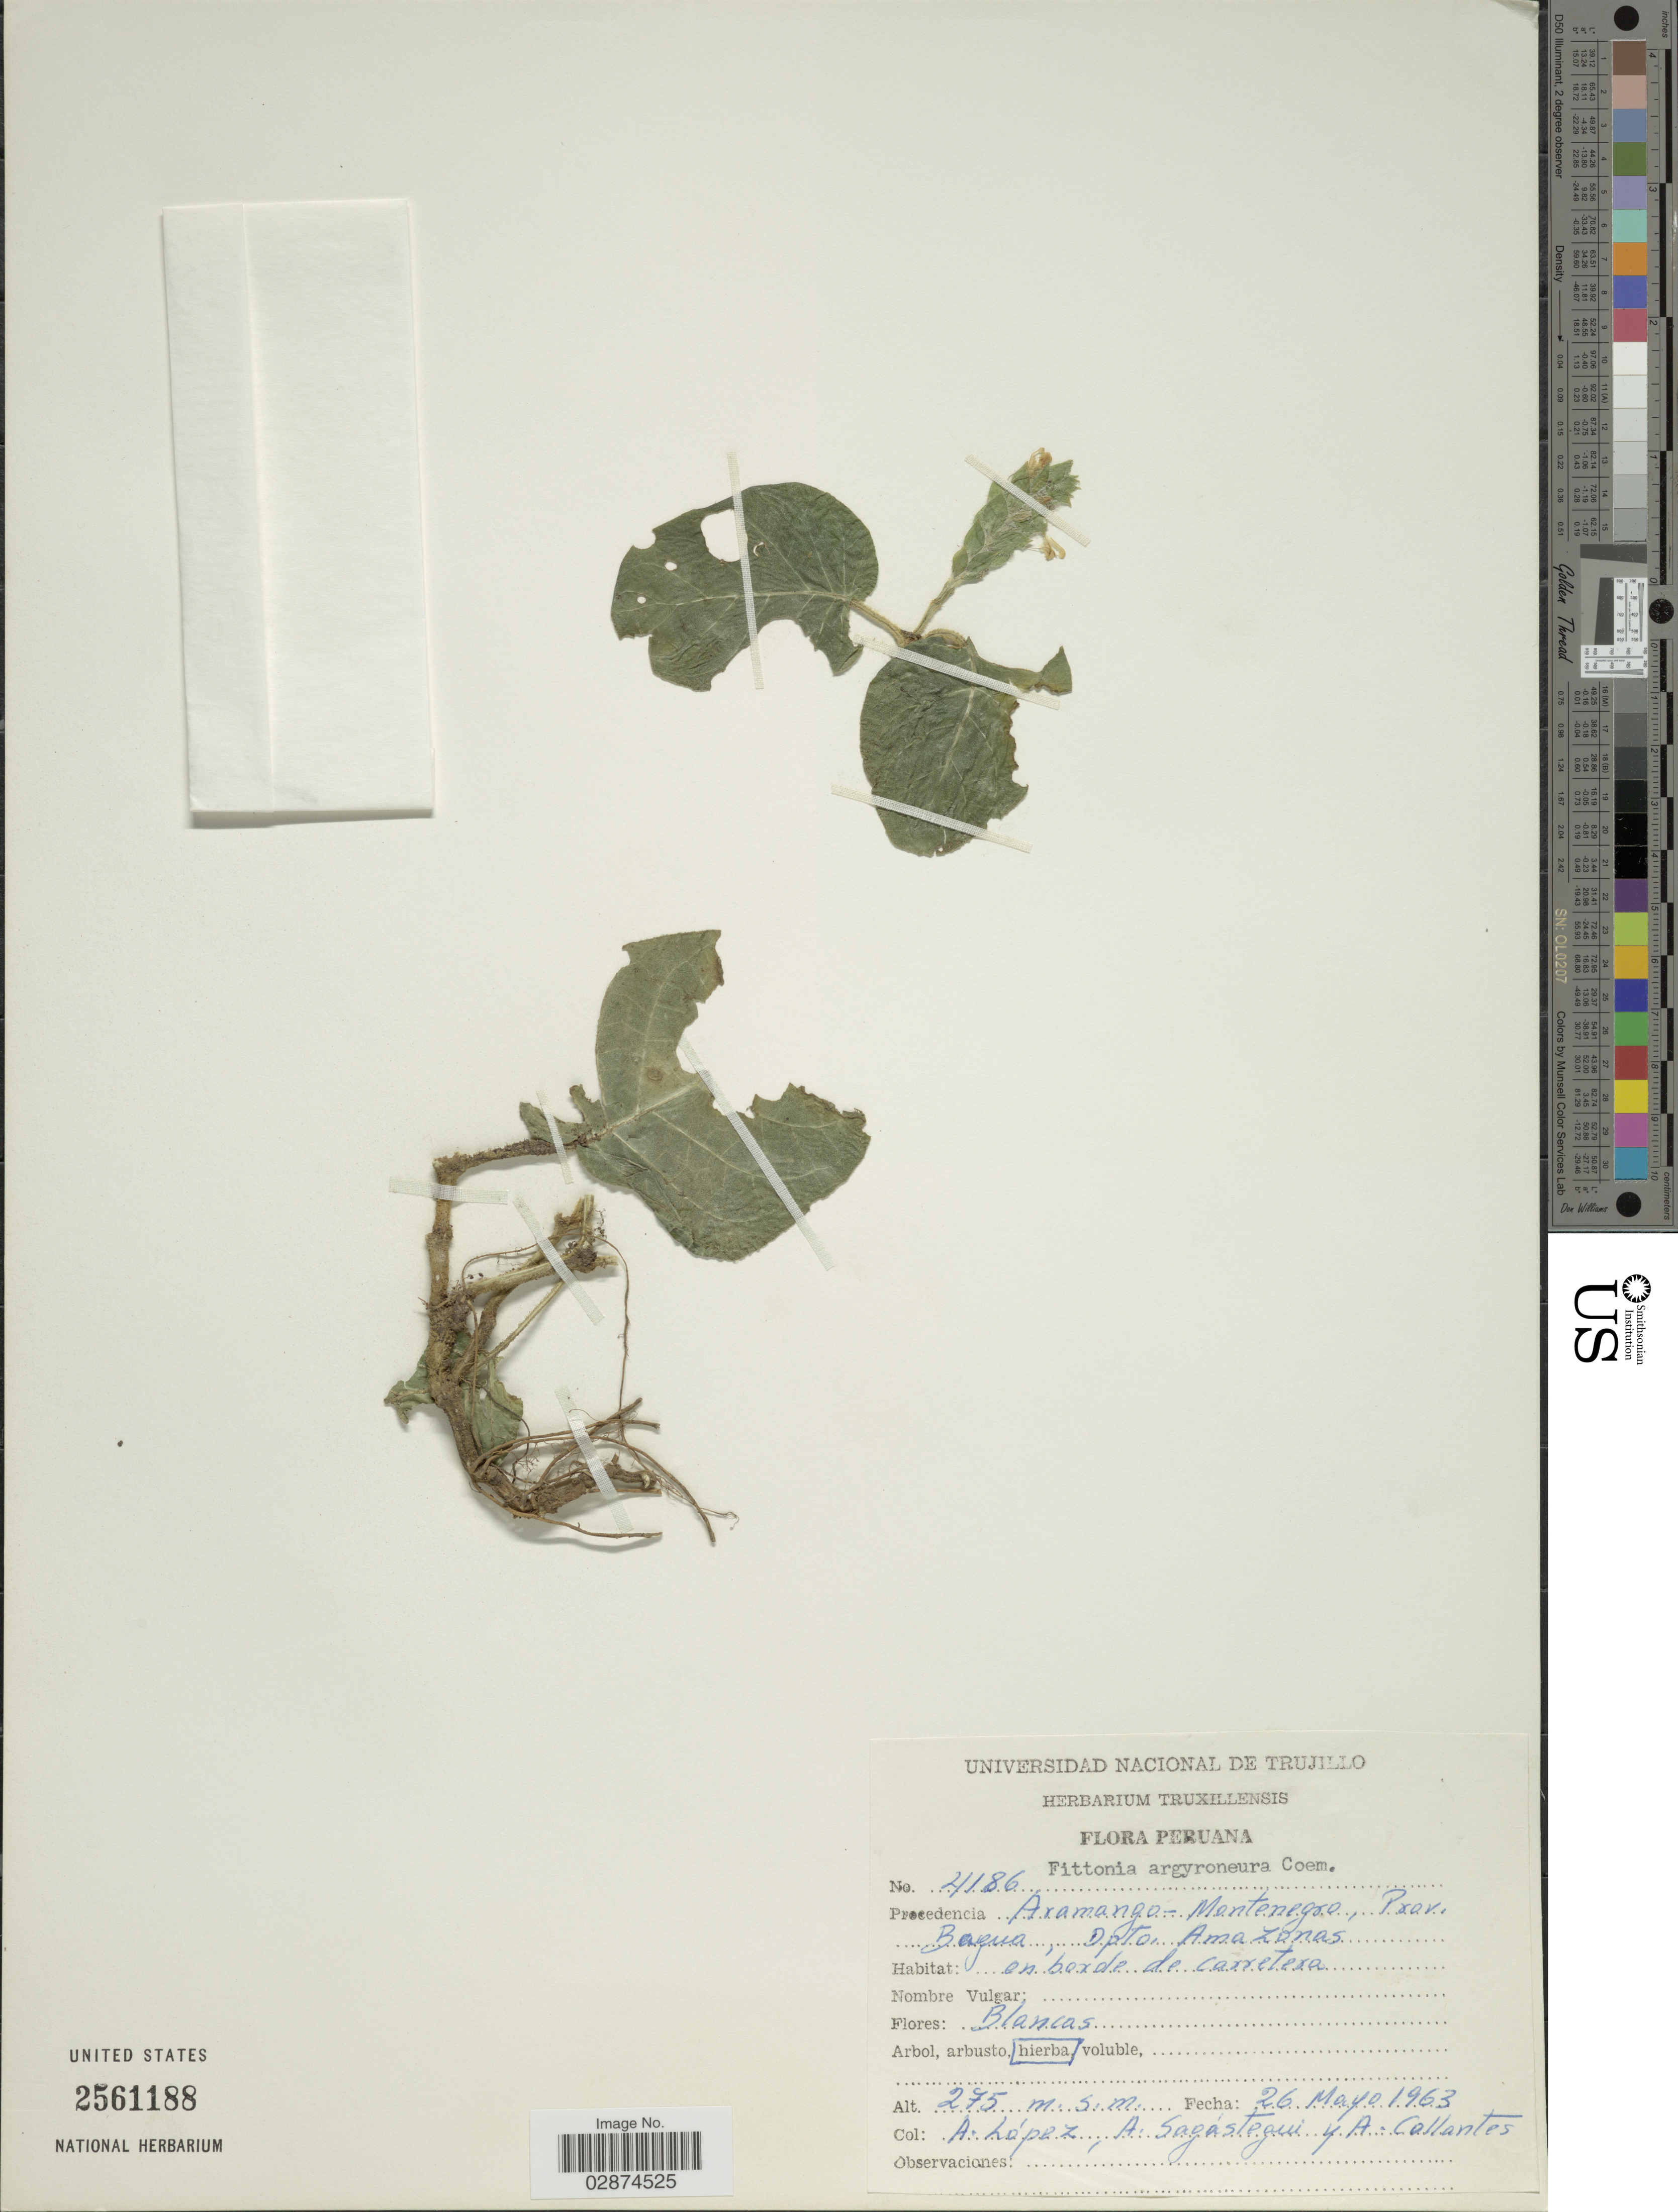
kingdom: Plantae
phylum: Tracheophyta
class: Magnoliopsida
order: Lamiales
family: Acanthaceae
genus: Fittonia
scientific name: Fittonia albivenis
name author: (Lindl. ex Veitch) Brummitt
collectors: A. López, A. Sagástegui A. & A. Collantes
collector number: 4186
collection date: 1963-05-26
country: Peru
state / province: Amazonas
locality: Aramango - Montenegro, Prov. Bagua, Dpto. Amazonas.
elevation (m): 275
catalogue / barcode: US 2561188